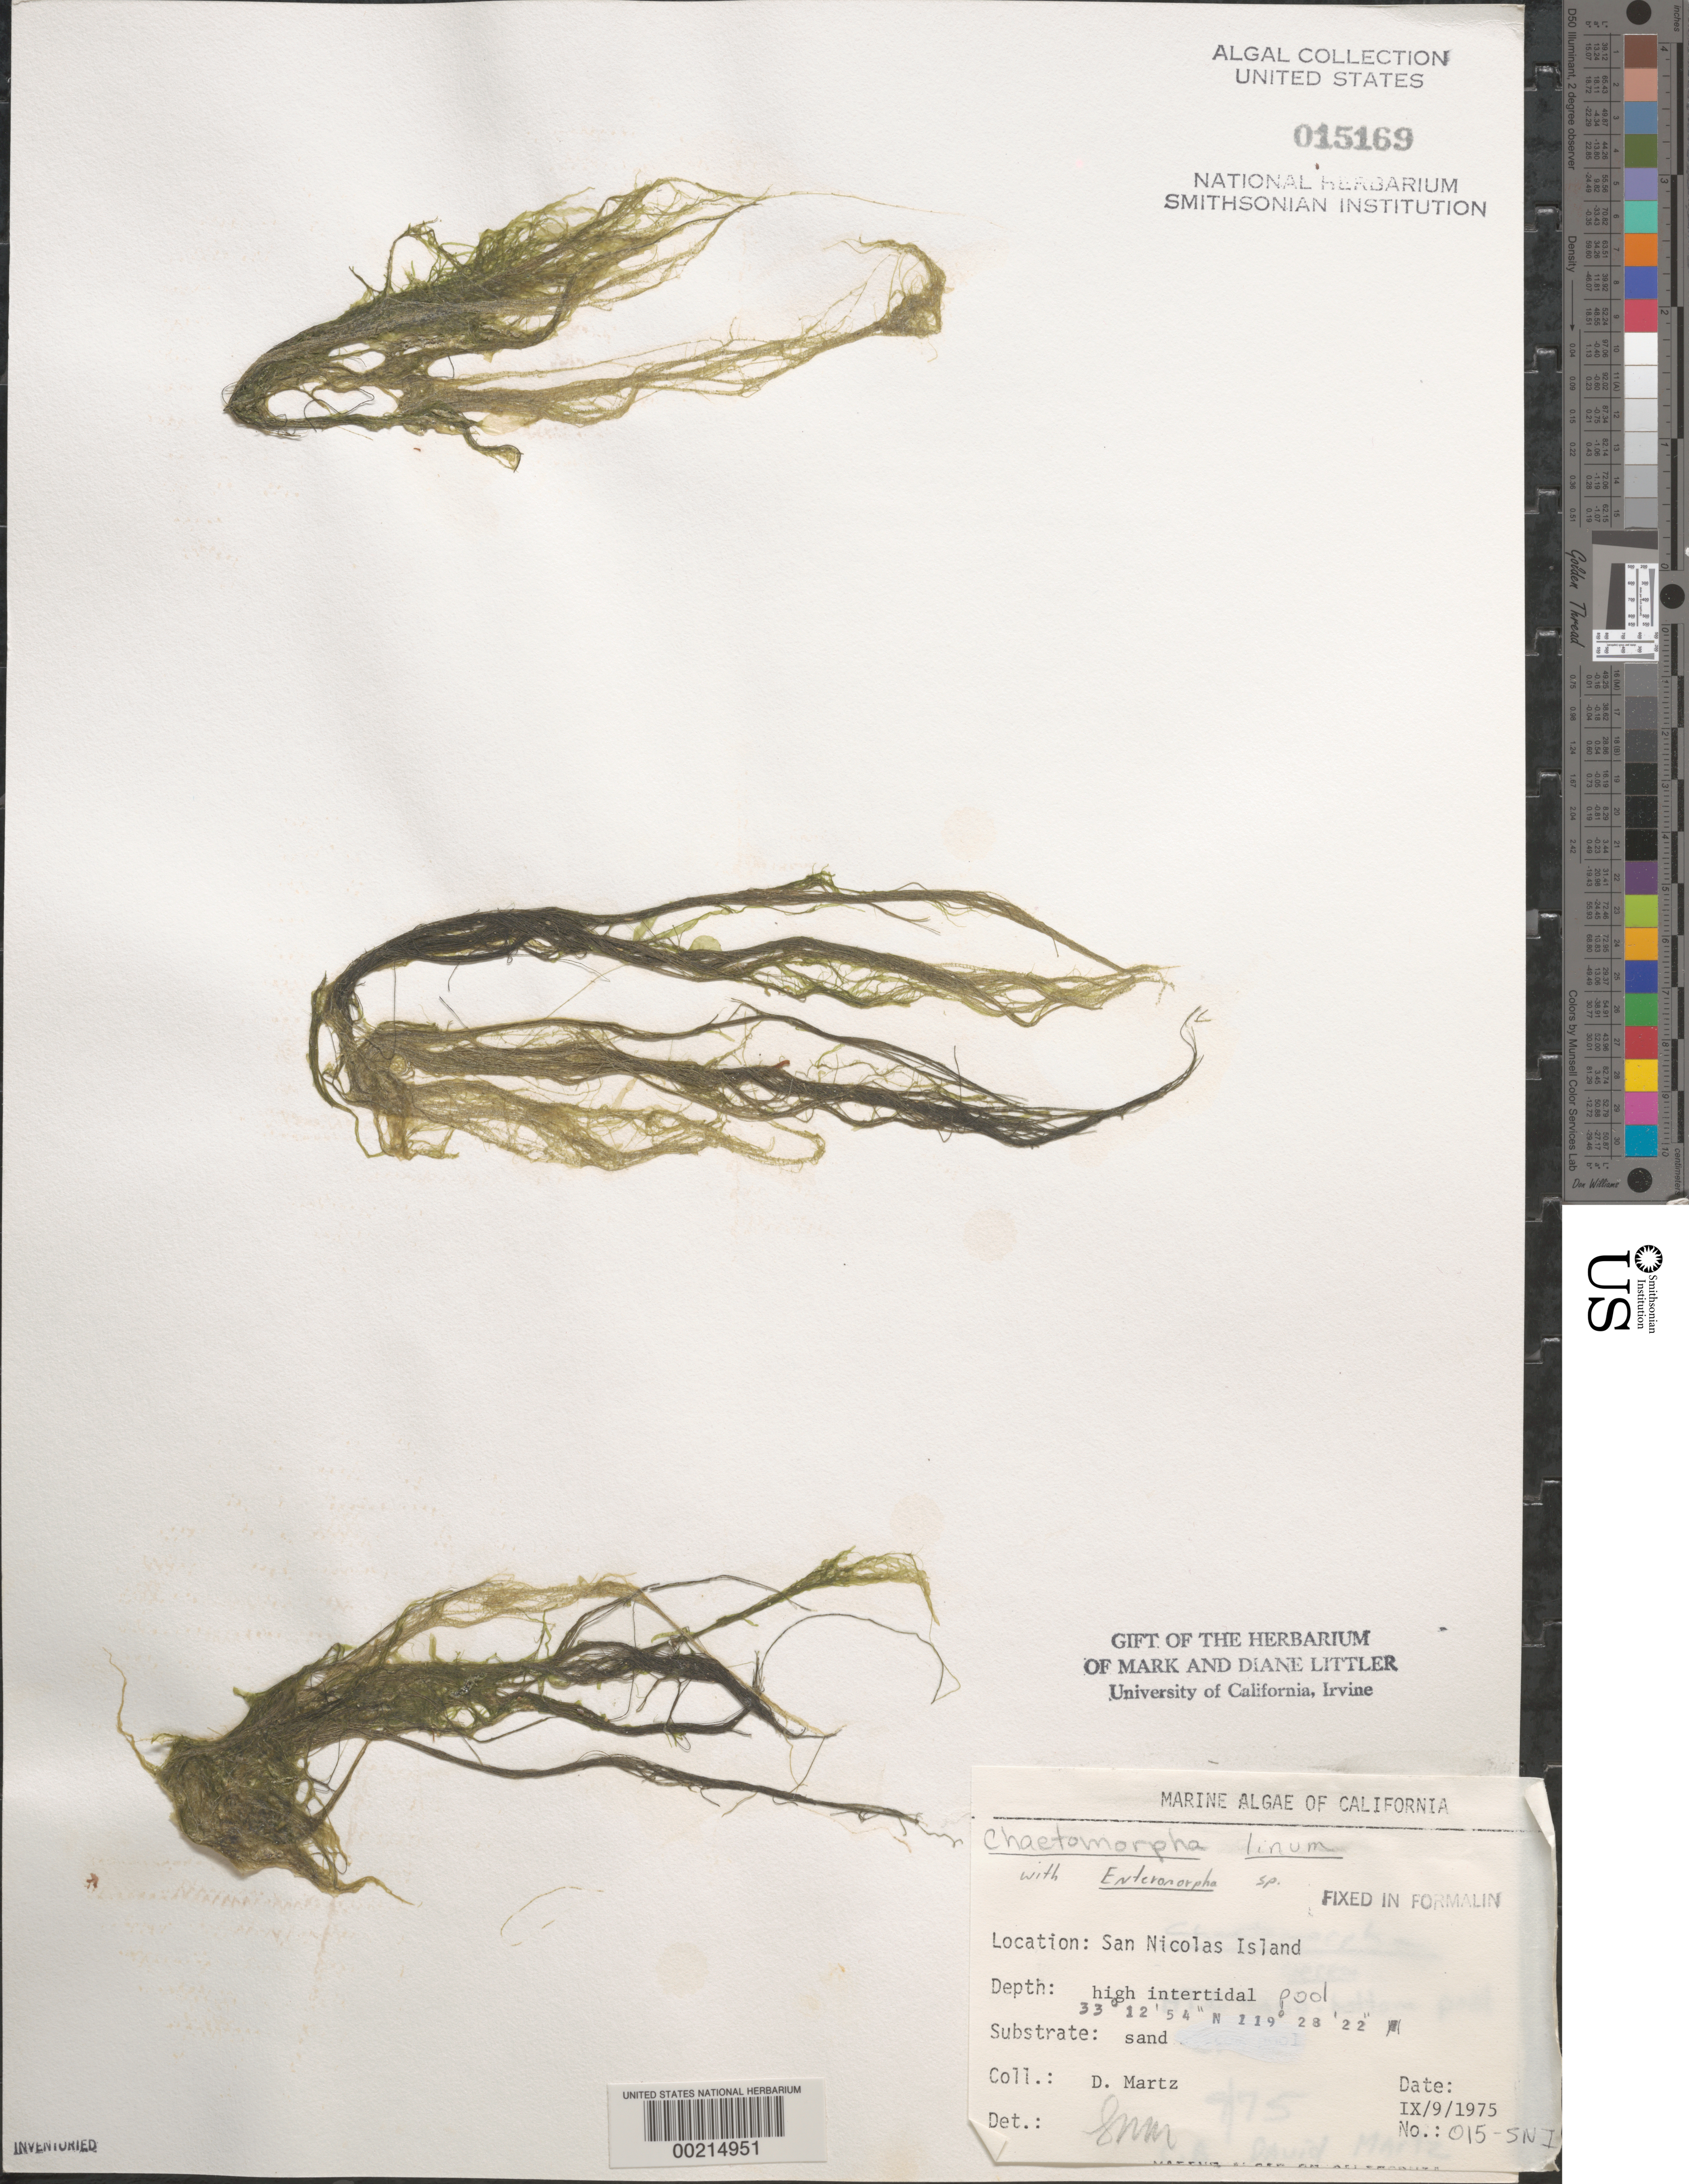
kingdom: Plantae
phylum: Chlorophyta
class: Ulvophyceae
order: Cladophorales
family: Cladophoraceae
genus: Chaetomorpha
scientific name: Chaetomorpha linum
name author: (O.F. Muell.) Kütz.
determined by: Murray, S. N.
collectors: D. Martz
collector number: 015-SNI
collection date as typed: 09 Sep 1975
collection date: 1975-09-09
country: United States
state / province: California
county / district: Ventura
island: San Nicolas Island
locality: Dutch Harbor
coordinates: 33 12'54"N, 119 28'22"W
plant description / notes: BLM-SOCALBIGHT Rocky Intertidal Survey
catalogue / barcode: US 15169